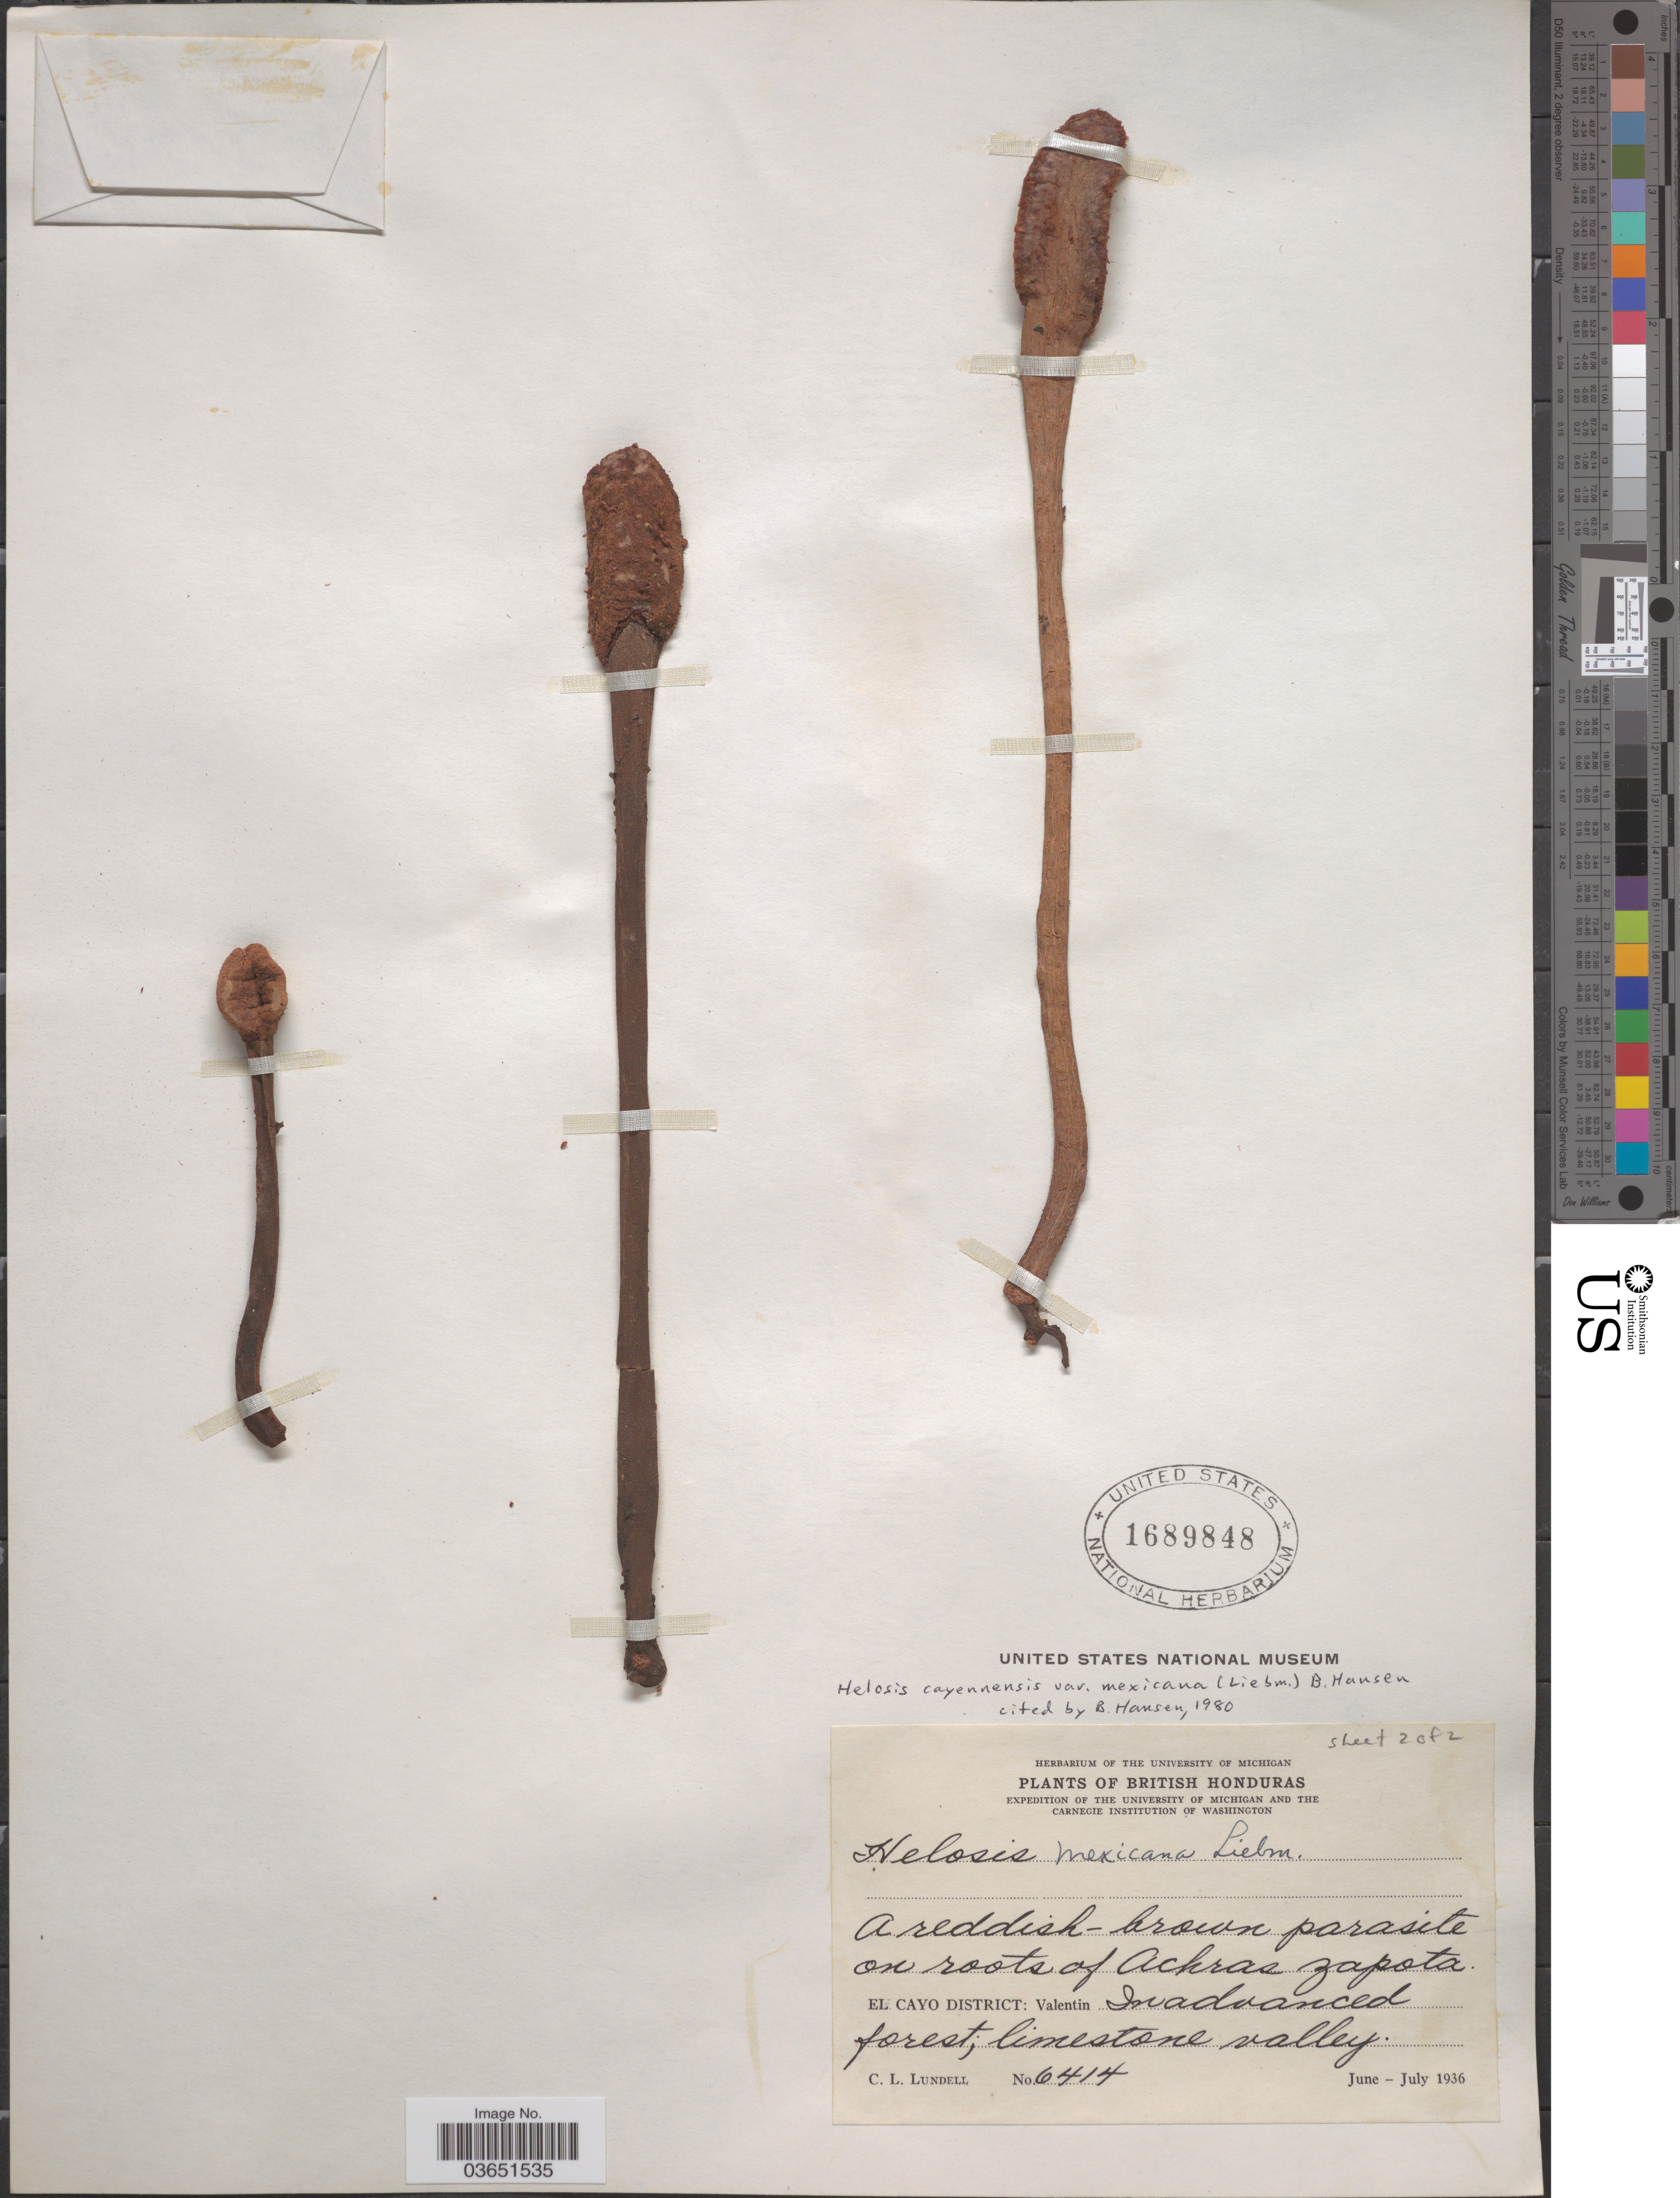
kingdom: Plantae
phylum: Tracheophyta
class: Magnoliopsida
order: Santalales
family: Balanophoraceae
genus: Helosis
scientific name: Helosis cayanensis var. mexicana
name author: (Liebm.) B. Hansen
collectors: C. L. Lundell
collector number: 6414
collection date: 1936-06/1936-07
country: Belize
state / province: Cayo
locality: The British Honduras. El Cayo District: Valentin.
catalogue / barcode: US 1689848